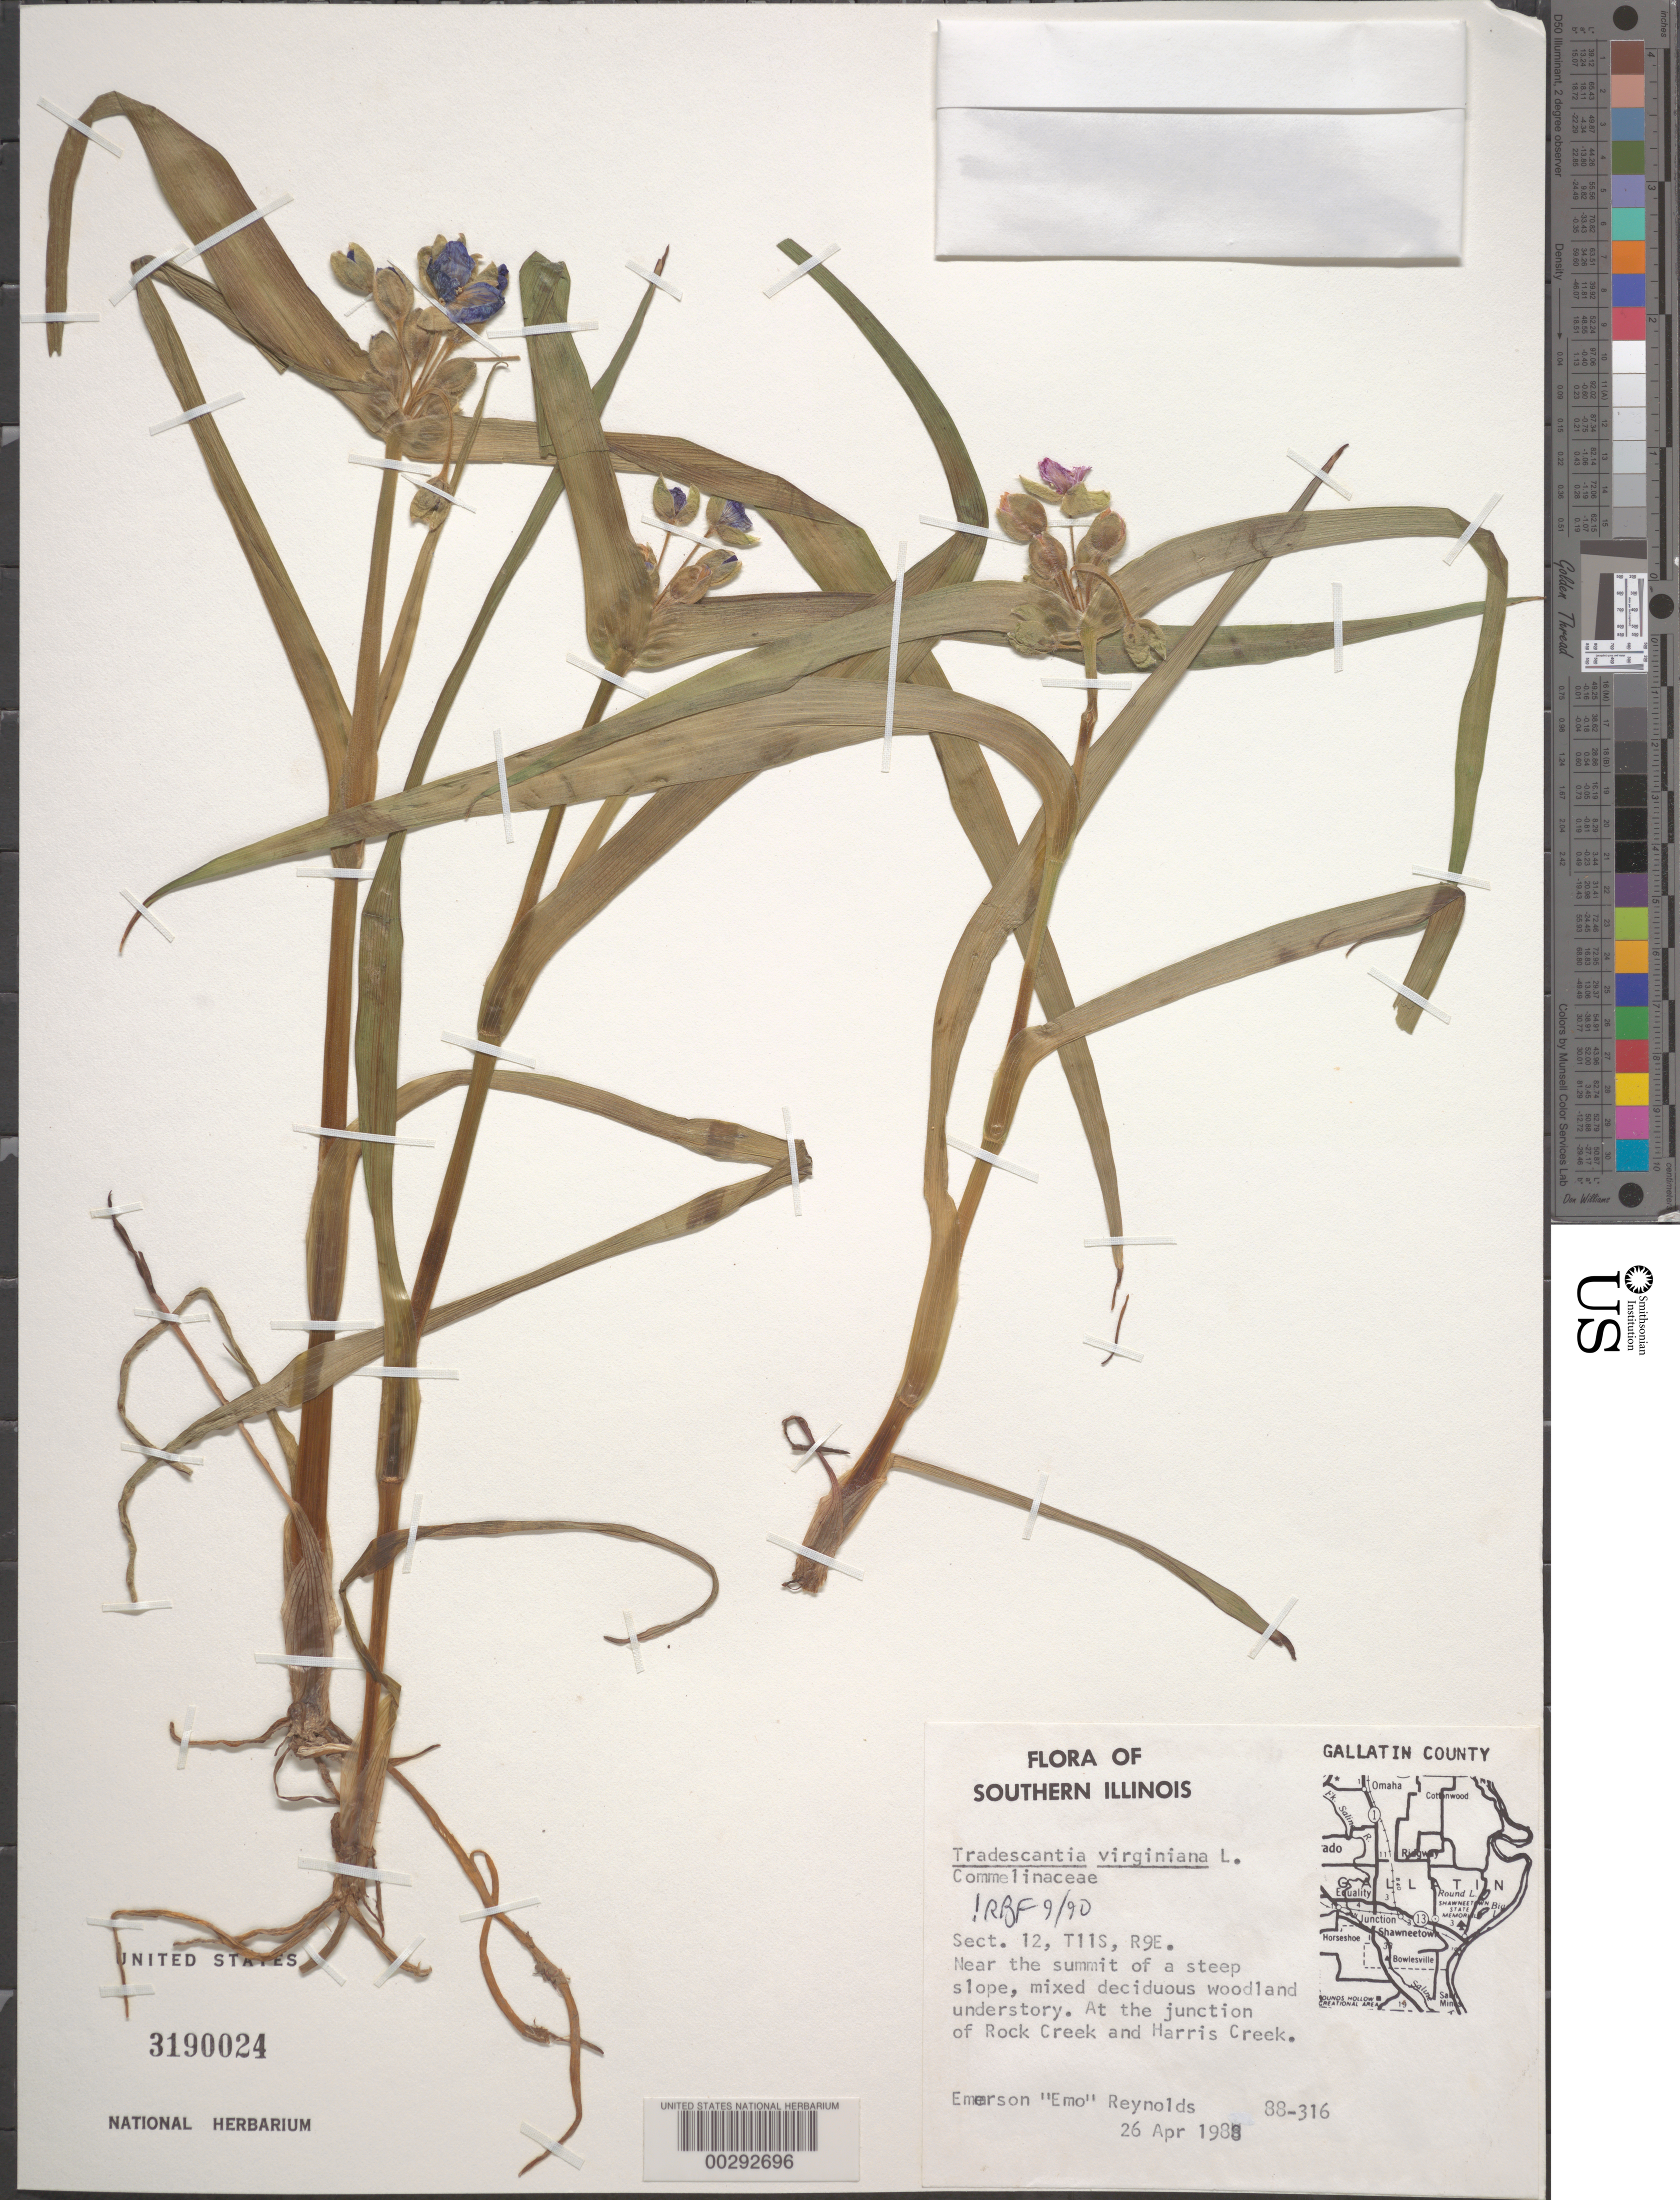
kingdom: Plantae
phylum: Tracheophyta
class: Liliopsida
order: Commelinales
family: Commelinaceae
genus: Tradescantia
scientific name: Tradescantia virginiana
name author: L.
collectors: E. Reynolds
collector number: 88-316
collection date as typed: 26 Apr 1988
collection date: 1988-04-26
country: United States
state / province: Illinois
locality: Junction of rock creek and harris creek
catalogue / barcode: US 3190024